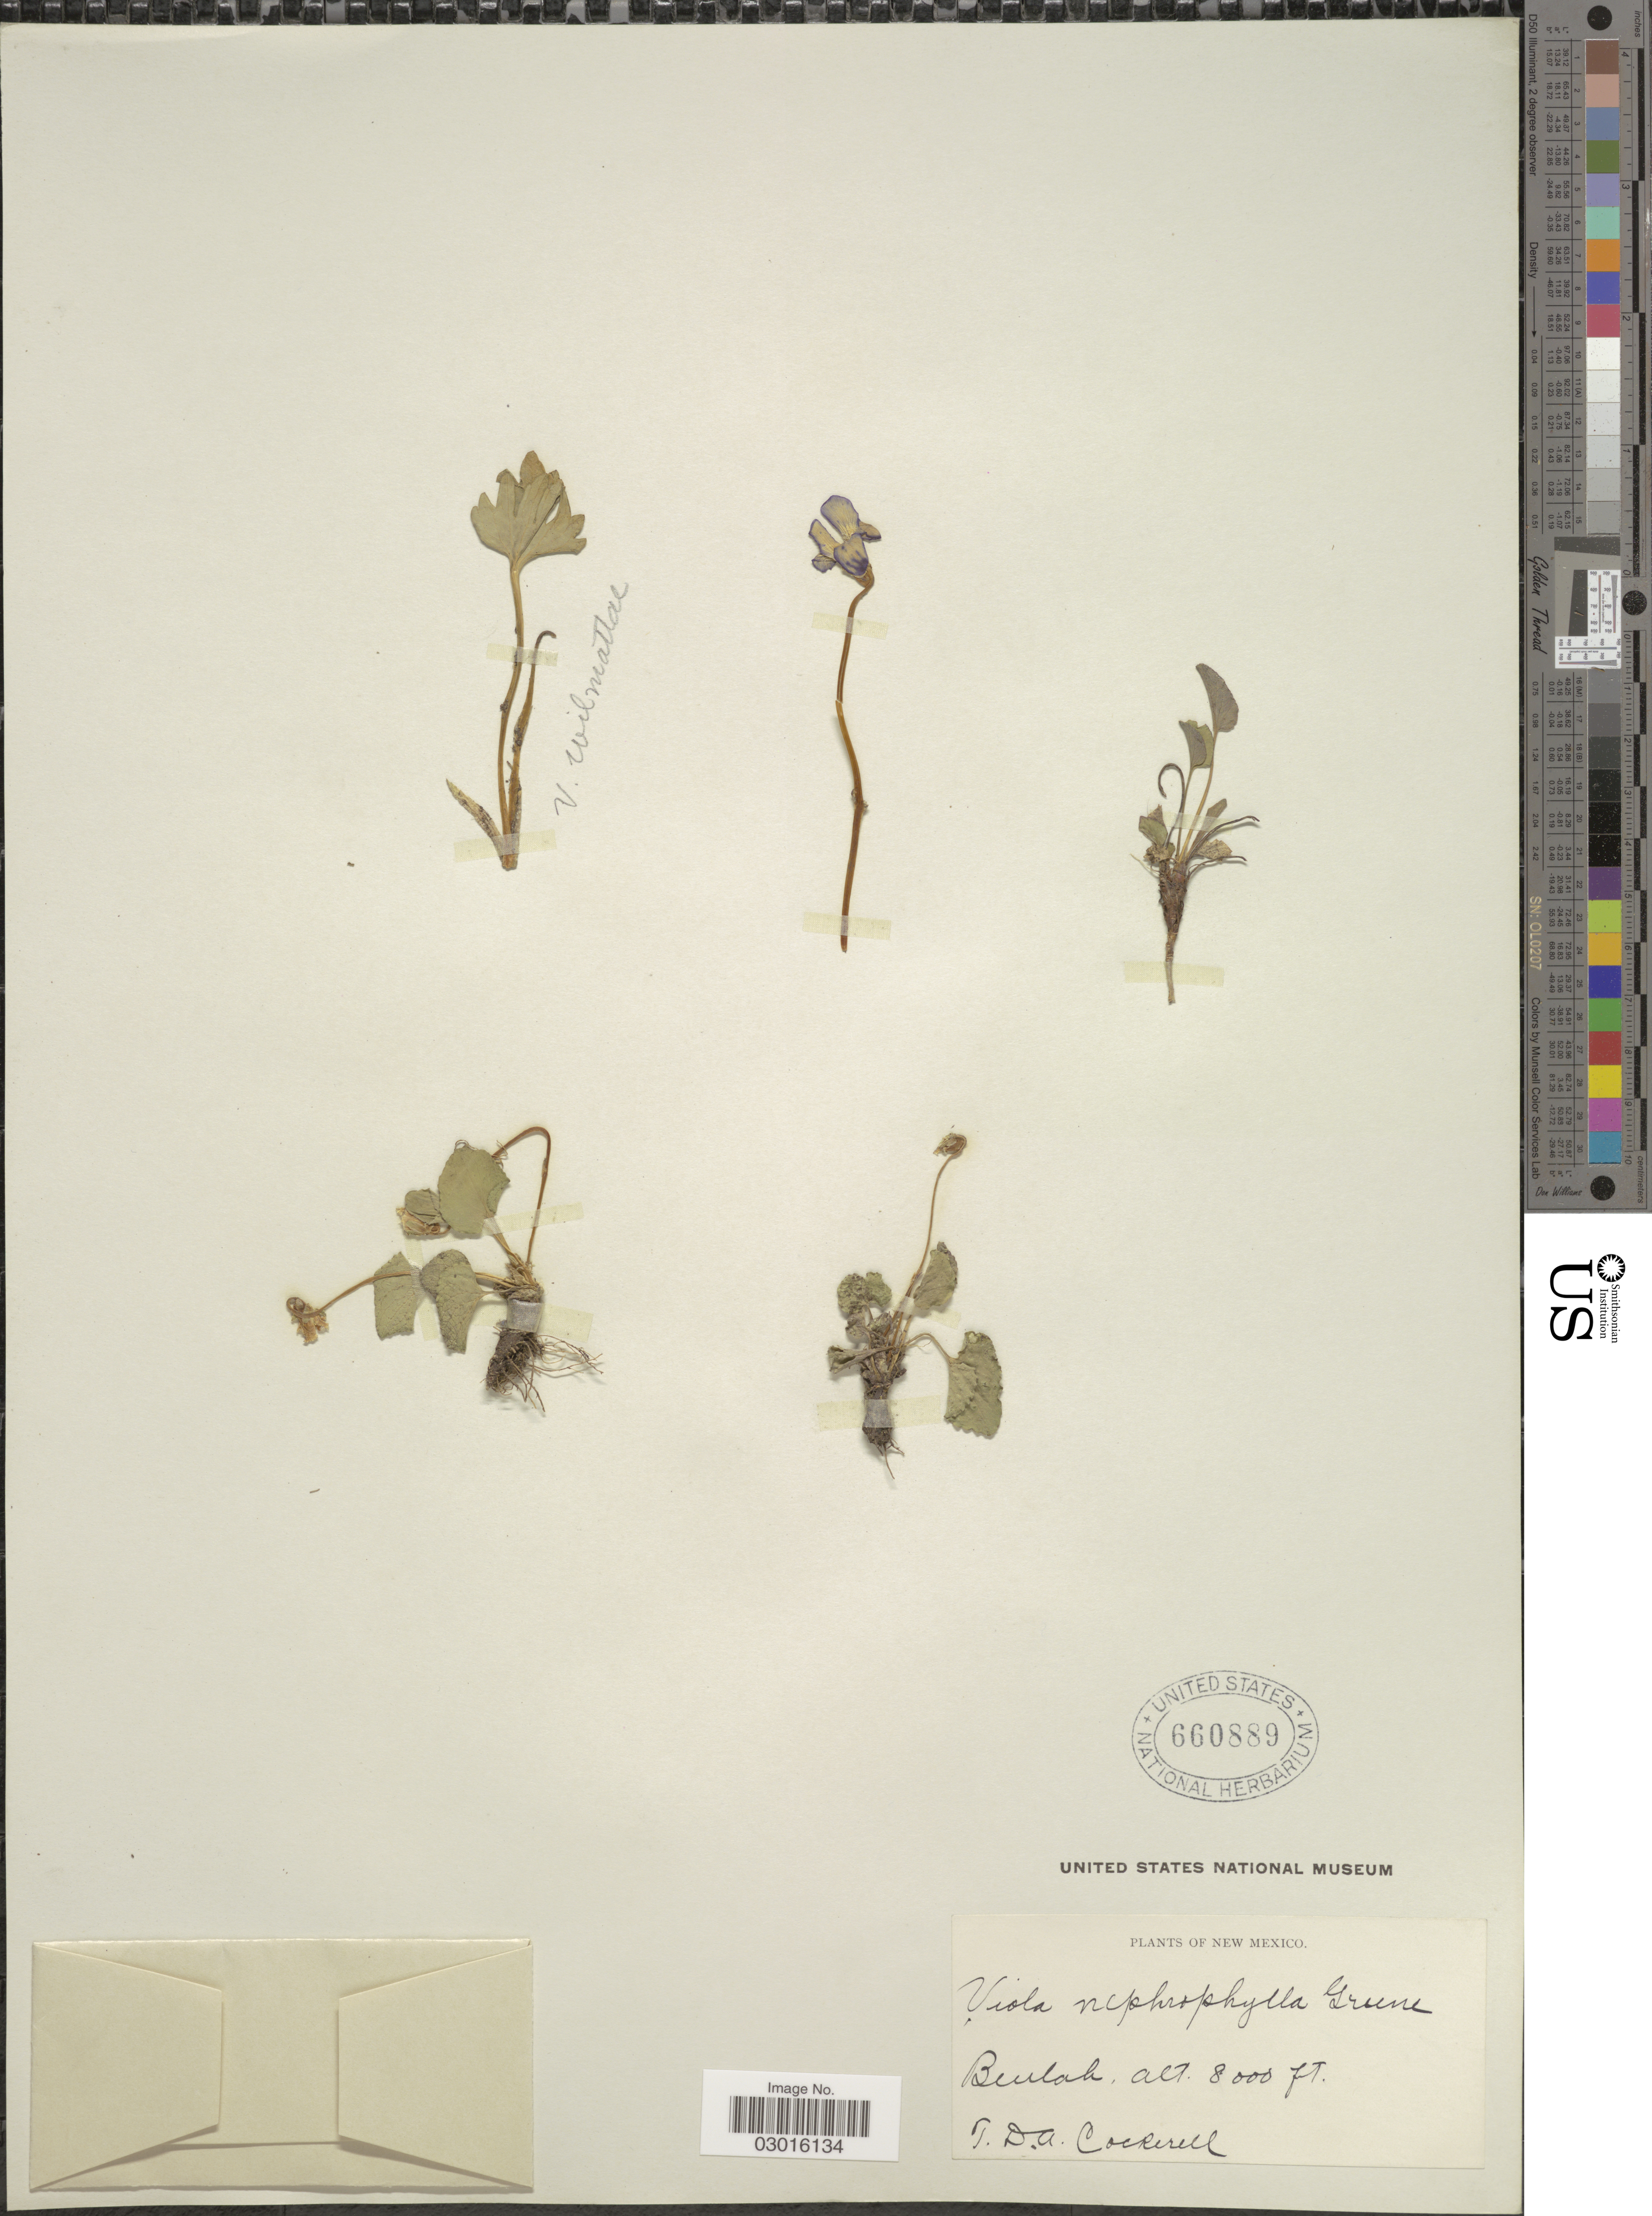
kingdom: Plantae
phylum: Tracheophyta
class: Magnoliopsida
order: Malpighiales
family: Violaceae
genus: Viola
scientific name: Viola nephrophylla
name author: Greene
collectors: T. Cockerell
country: United States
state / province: New Mexico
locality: Benlak.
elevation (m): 2438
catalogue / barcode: US 660889